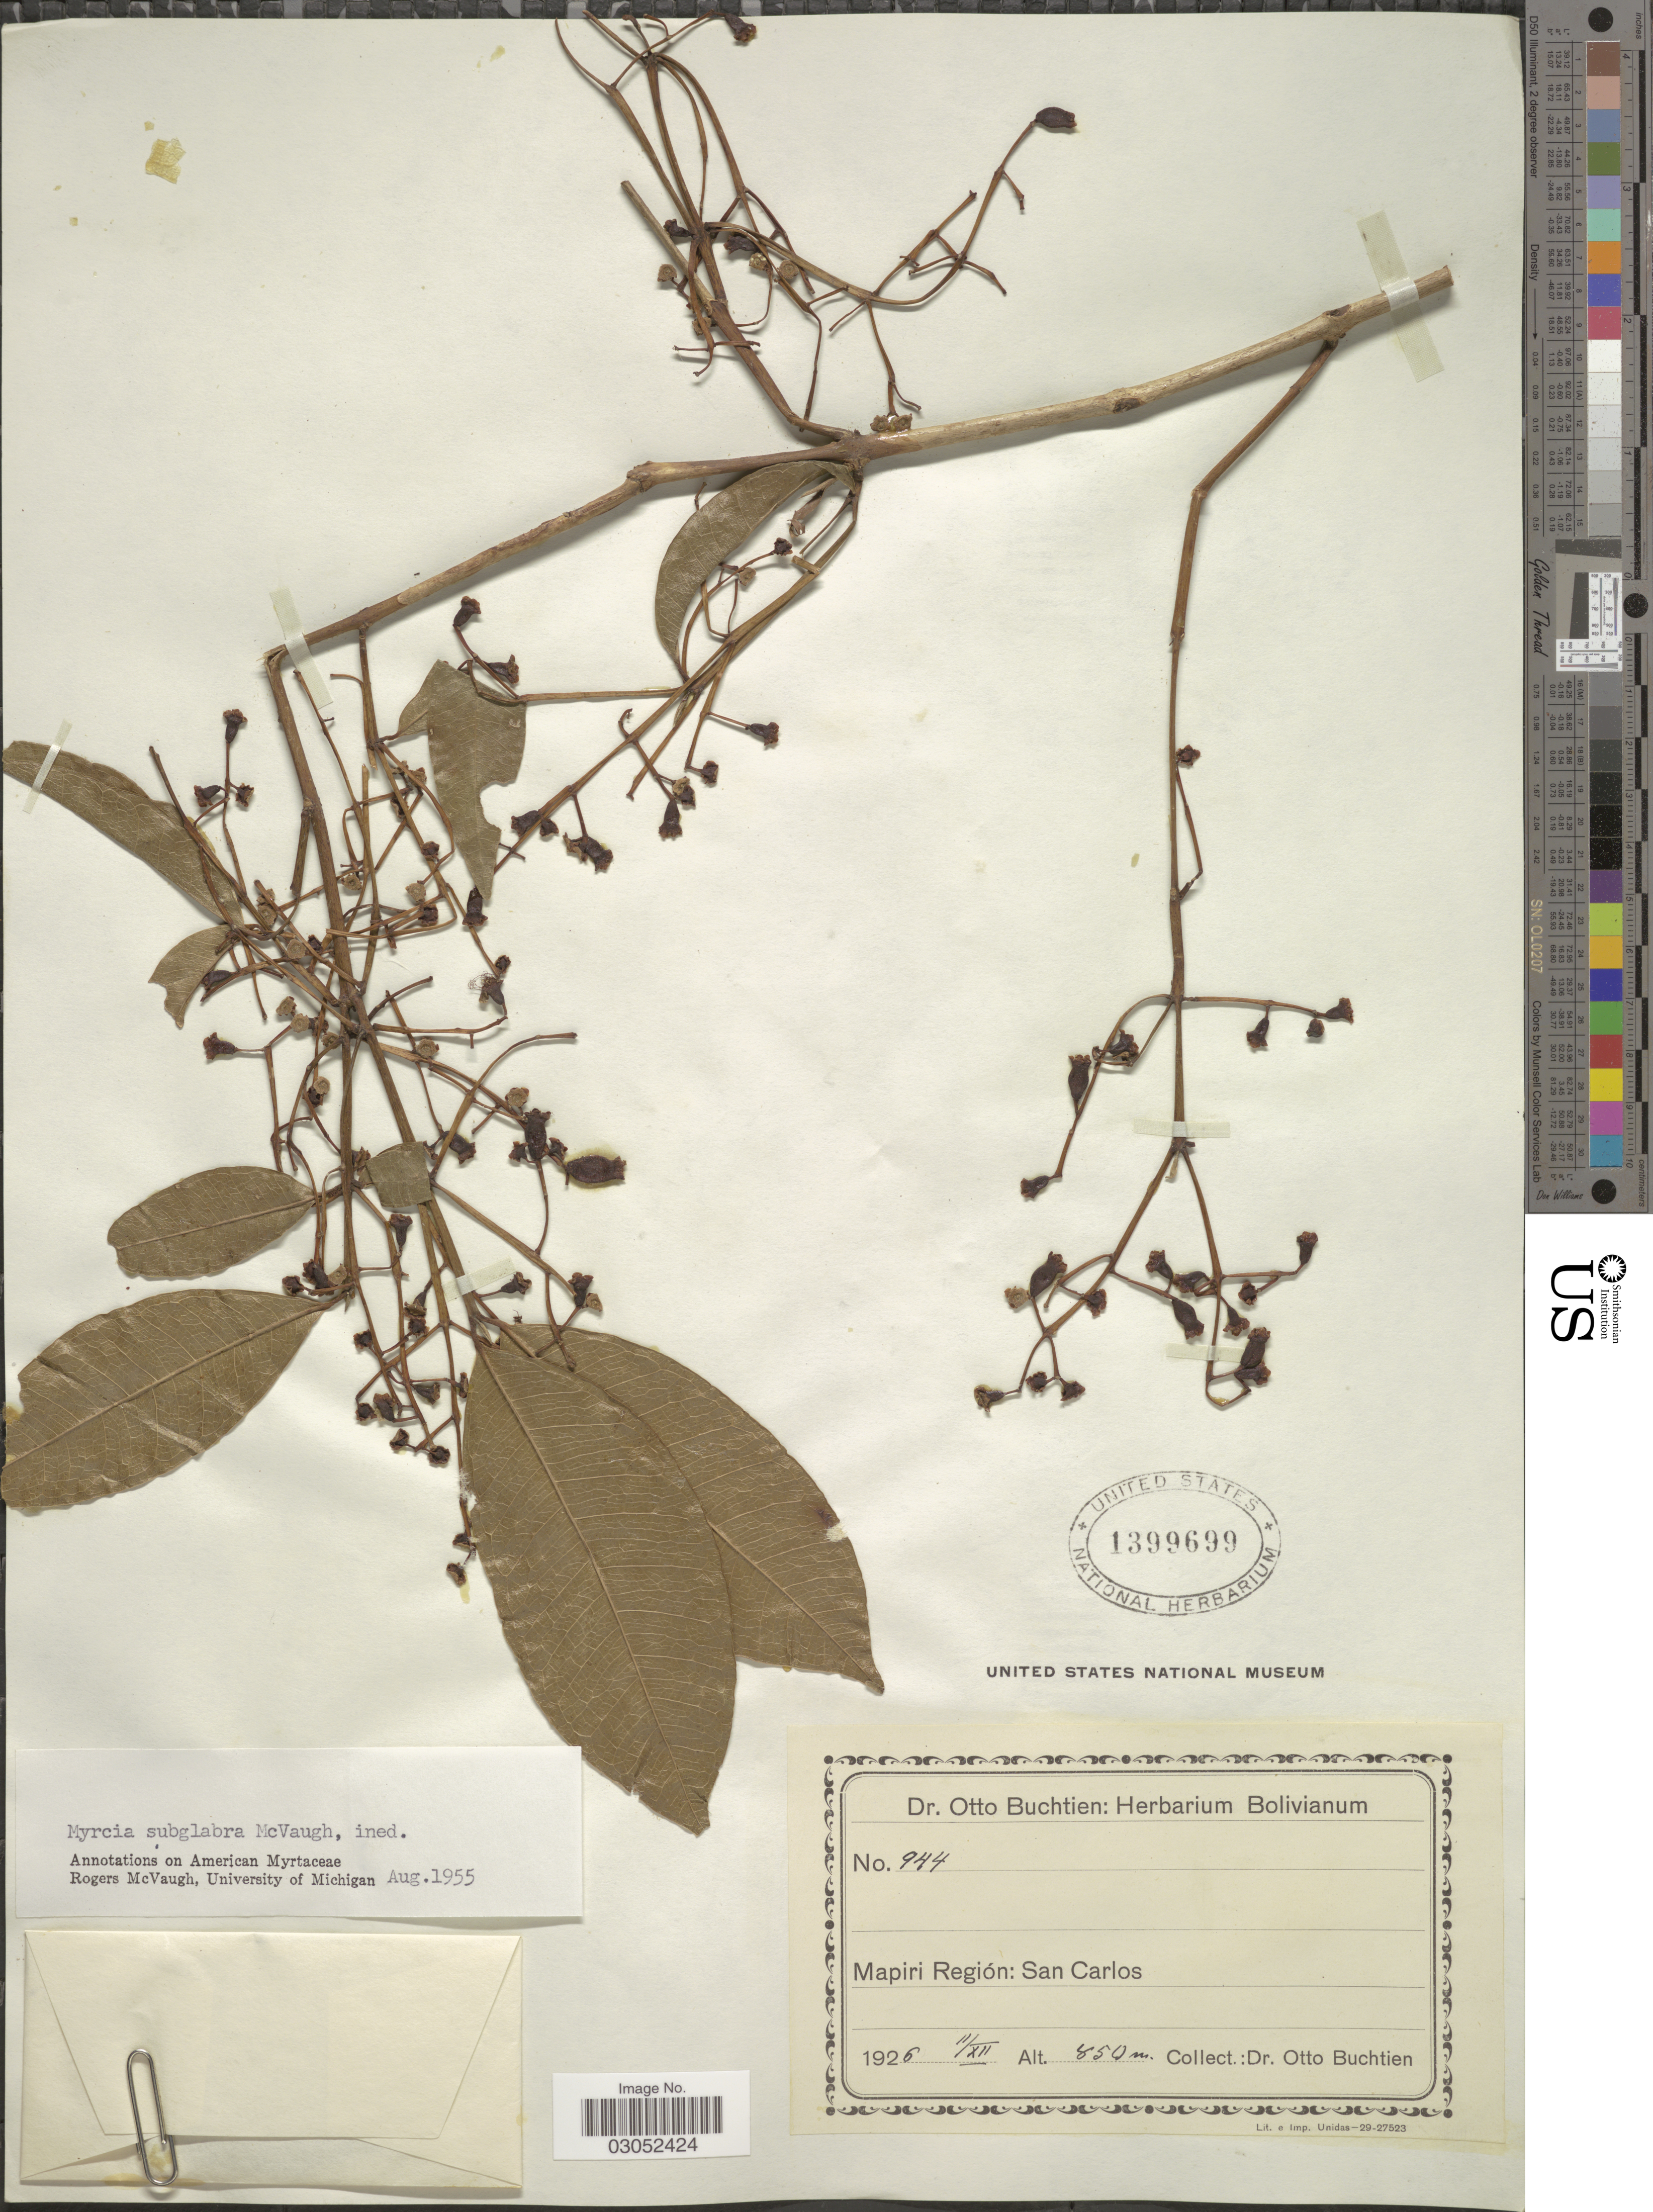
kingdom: Plantae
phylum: Tracheophyta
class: Magnoliopsida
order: Myrtales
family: Myrtaceae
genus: Myrcia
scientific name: Myrcia subglabra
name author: McVaugh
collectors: O. Buchtien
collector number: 944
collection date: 1926-12-11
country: Bolivia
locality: Mapiri Región: San Carlos.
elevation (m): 850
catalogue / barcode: US 1399699